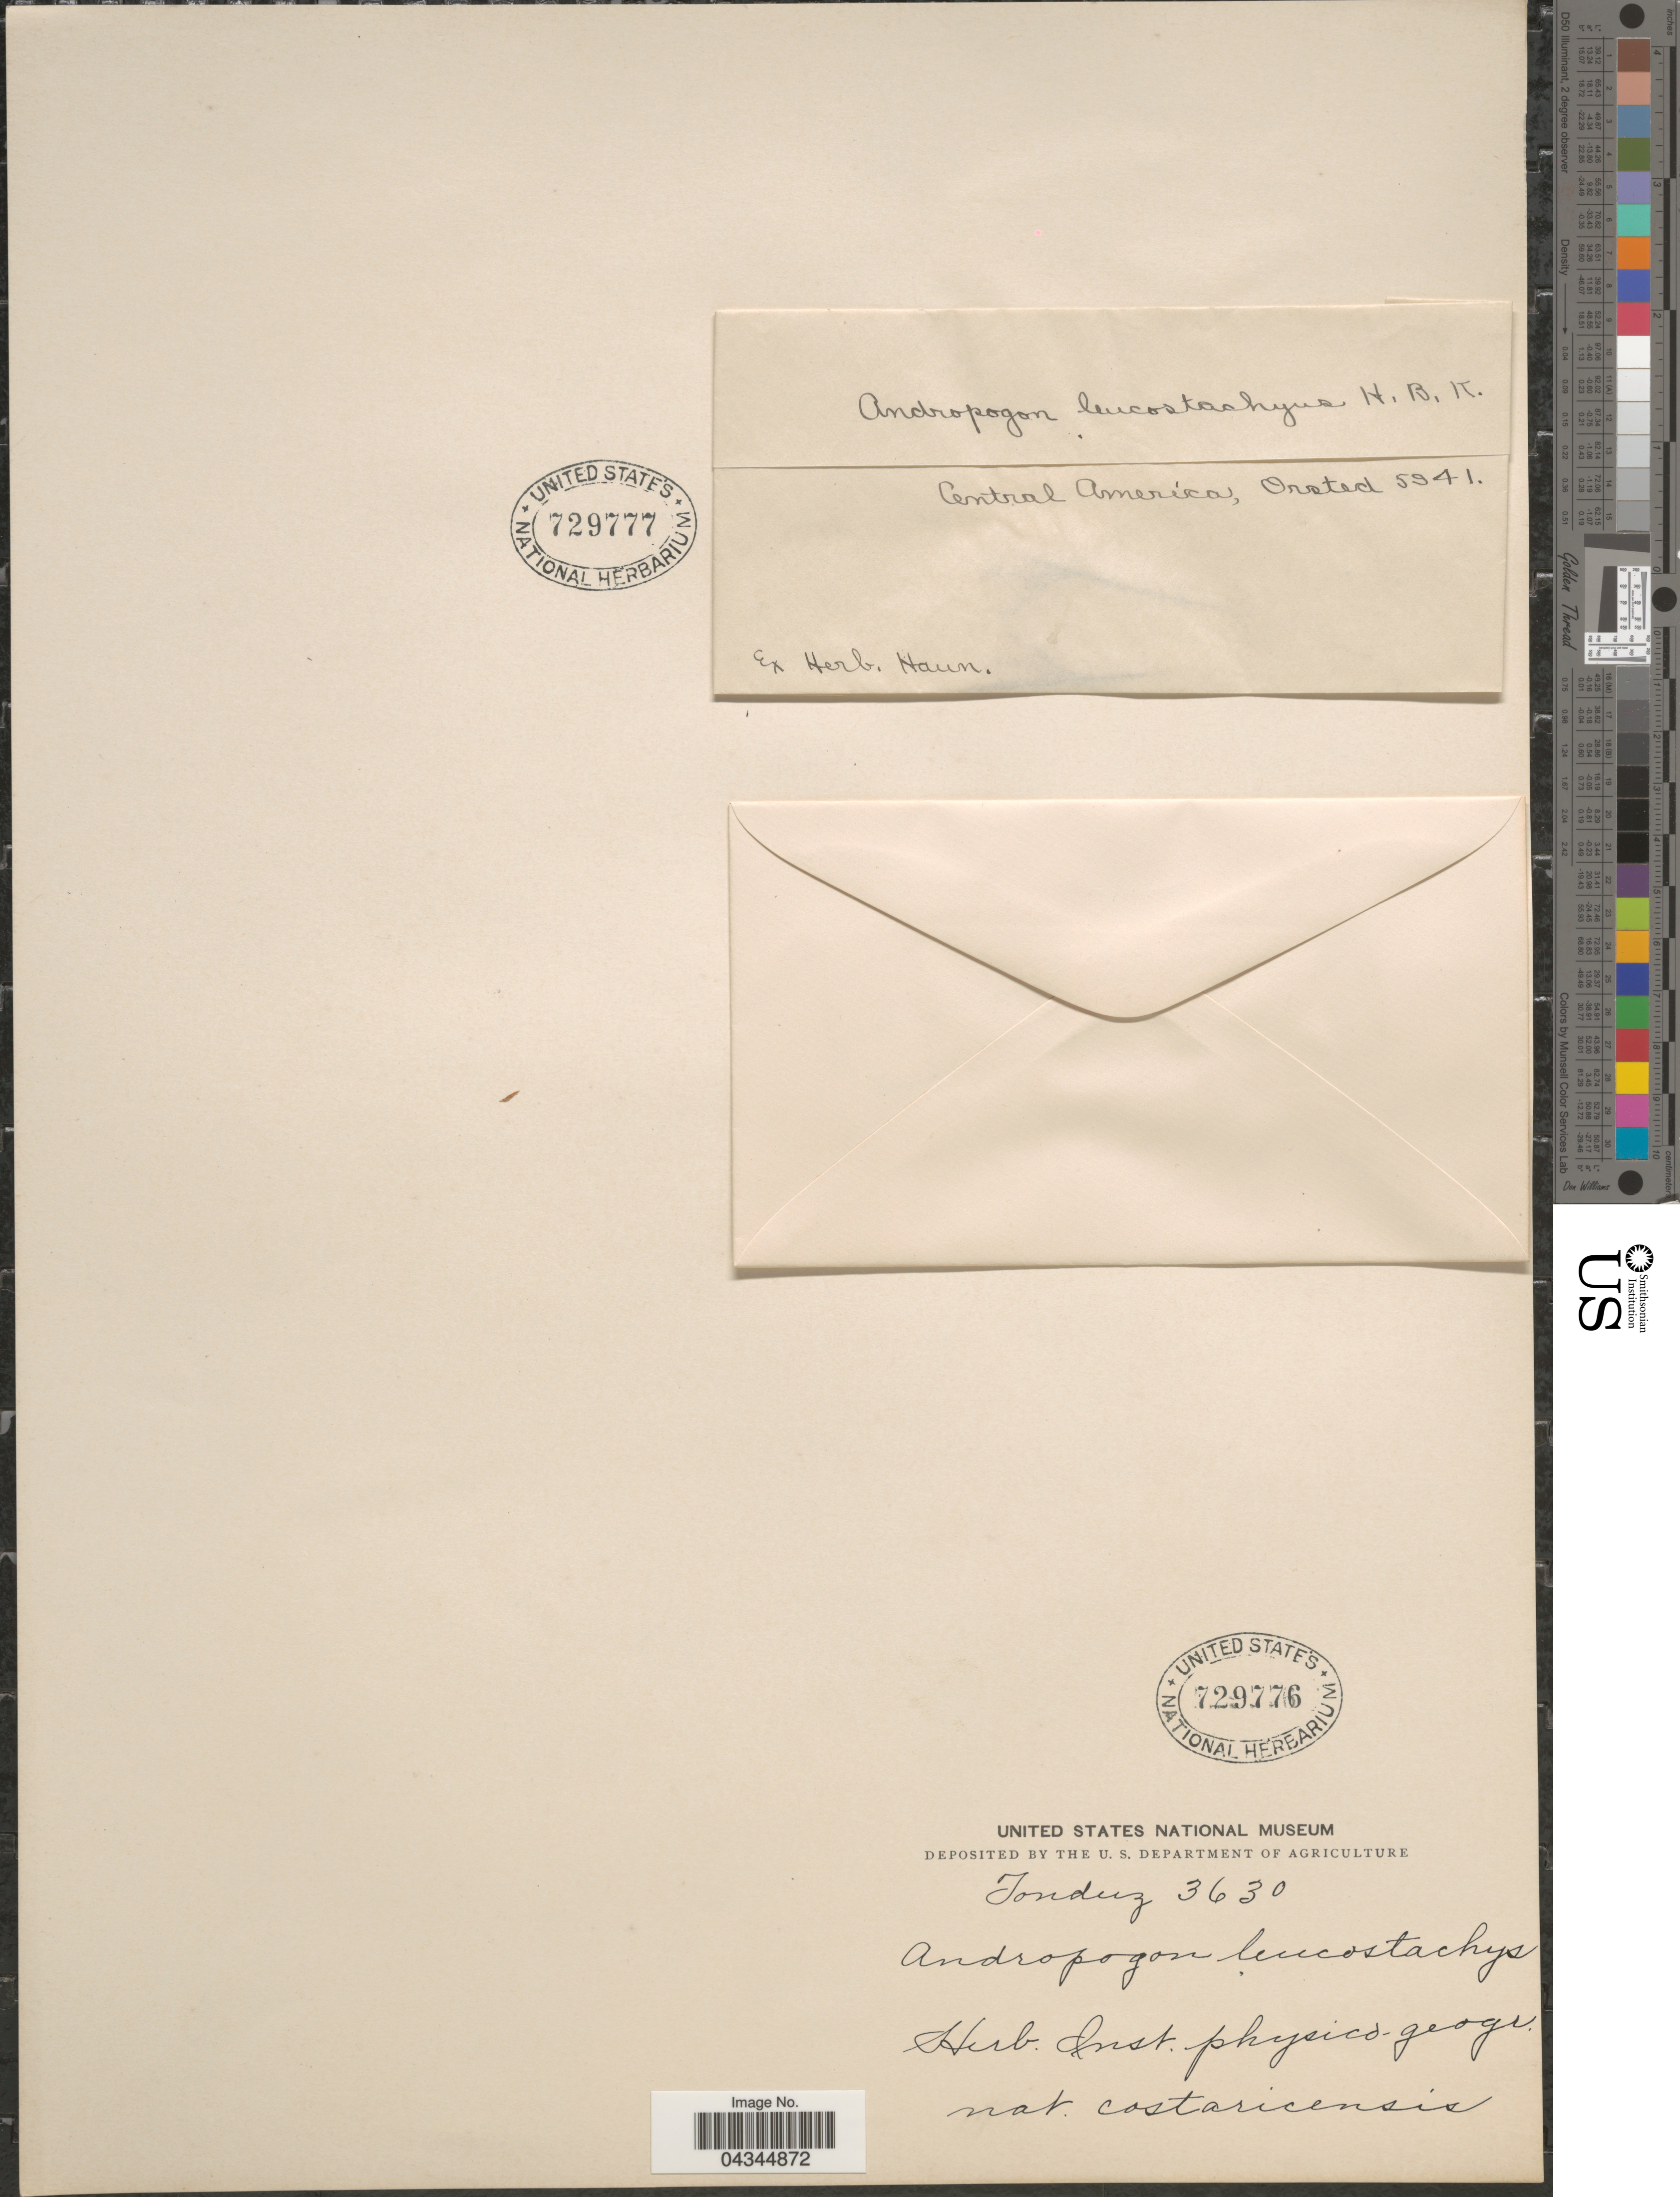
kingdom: Plantae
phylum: Tracheophyta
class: Liliopsida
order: Poales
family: Poaceae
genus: Andropogon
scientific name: Andropogon leucostachyus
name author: Kunth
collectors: Ørsted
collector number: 5941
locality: Central America.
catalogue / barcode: US 729777